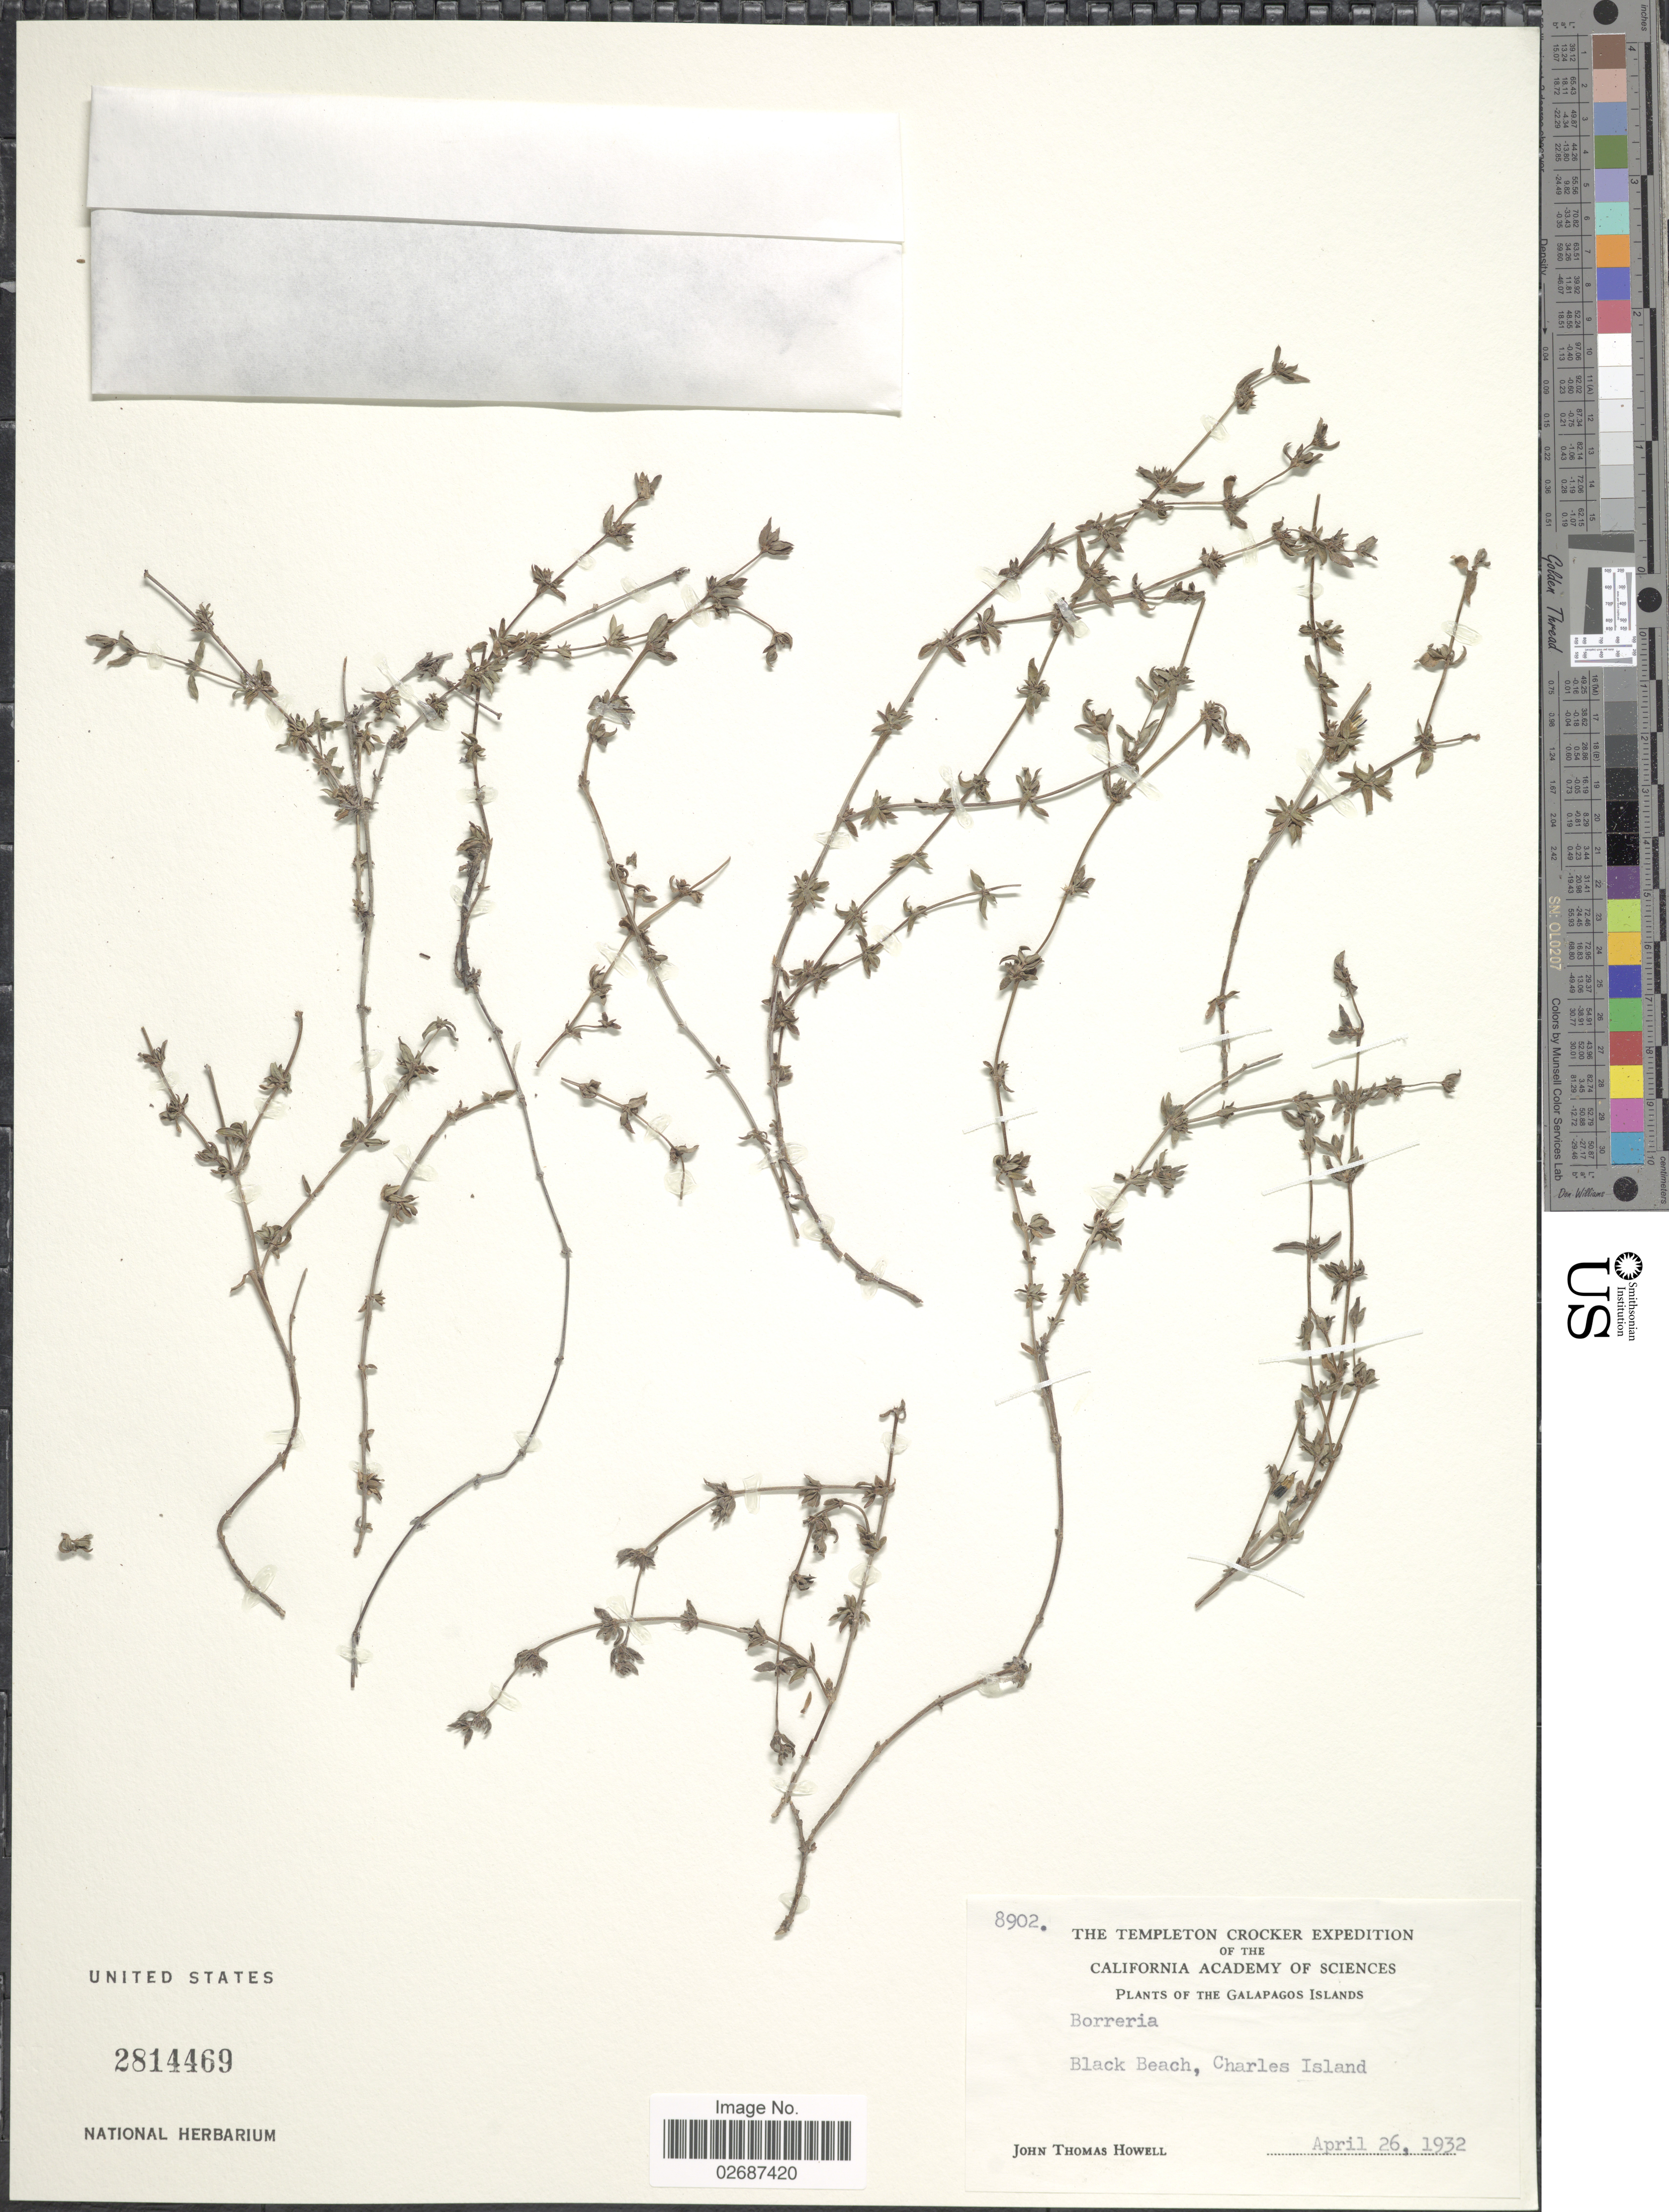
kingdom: Plantae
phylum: Tracheophyta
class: Magnoliopsida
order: Gentianales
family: Rubiaceae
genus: Borreria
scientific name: Borreria sp.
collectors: J. T. Howell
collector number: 8902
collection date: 1932-04-26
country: Ecuador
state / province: Colón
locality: Galapagos Islands, Black Beach, Charles Island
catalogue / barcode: US 2814469